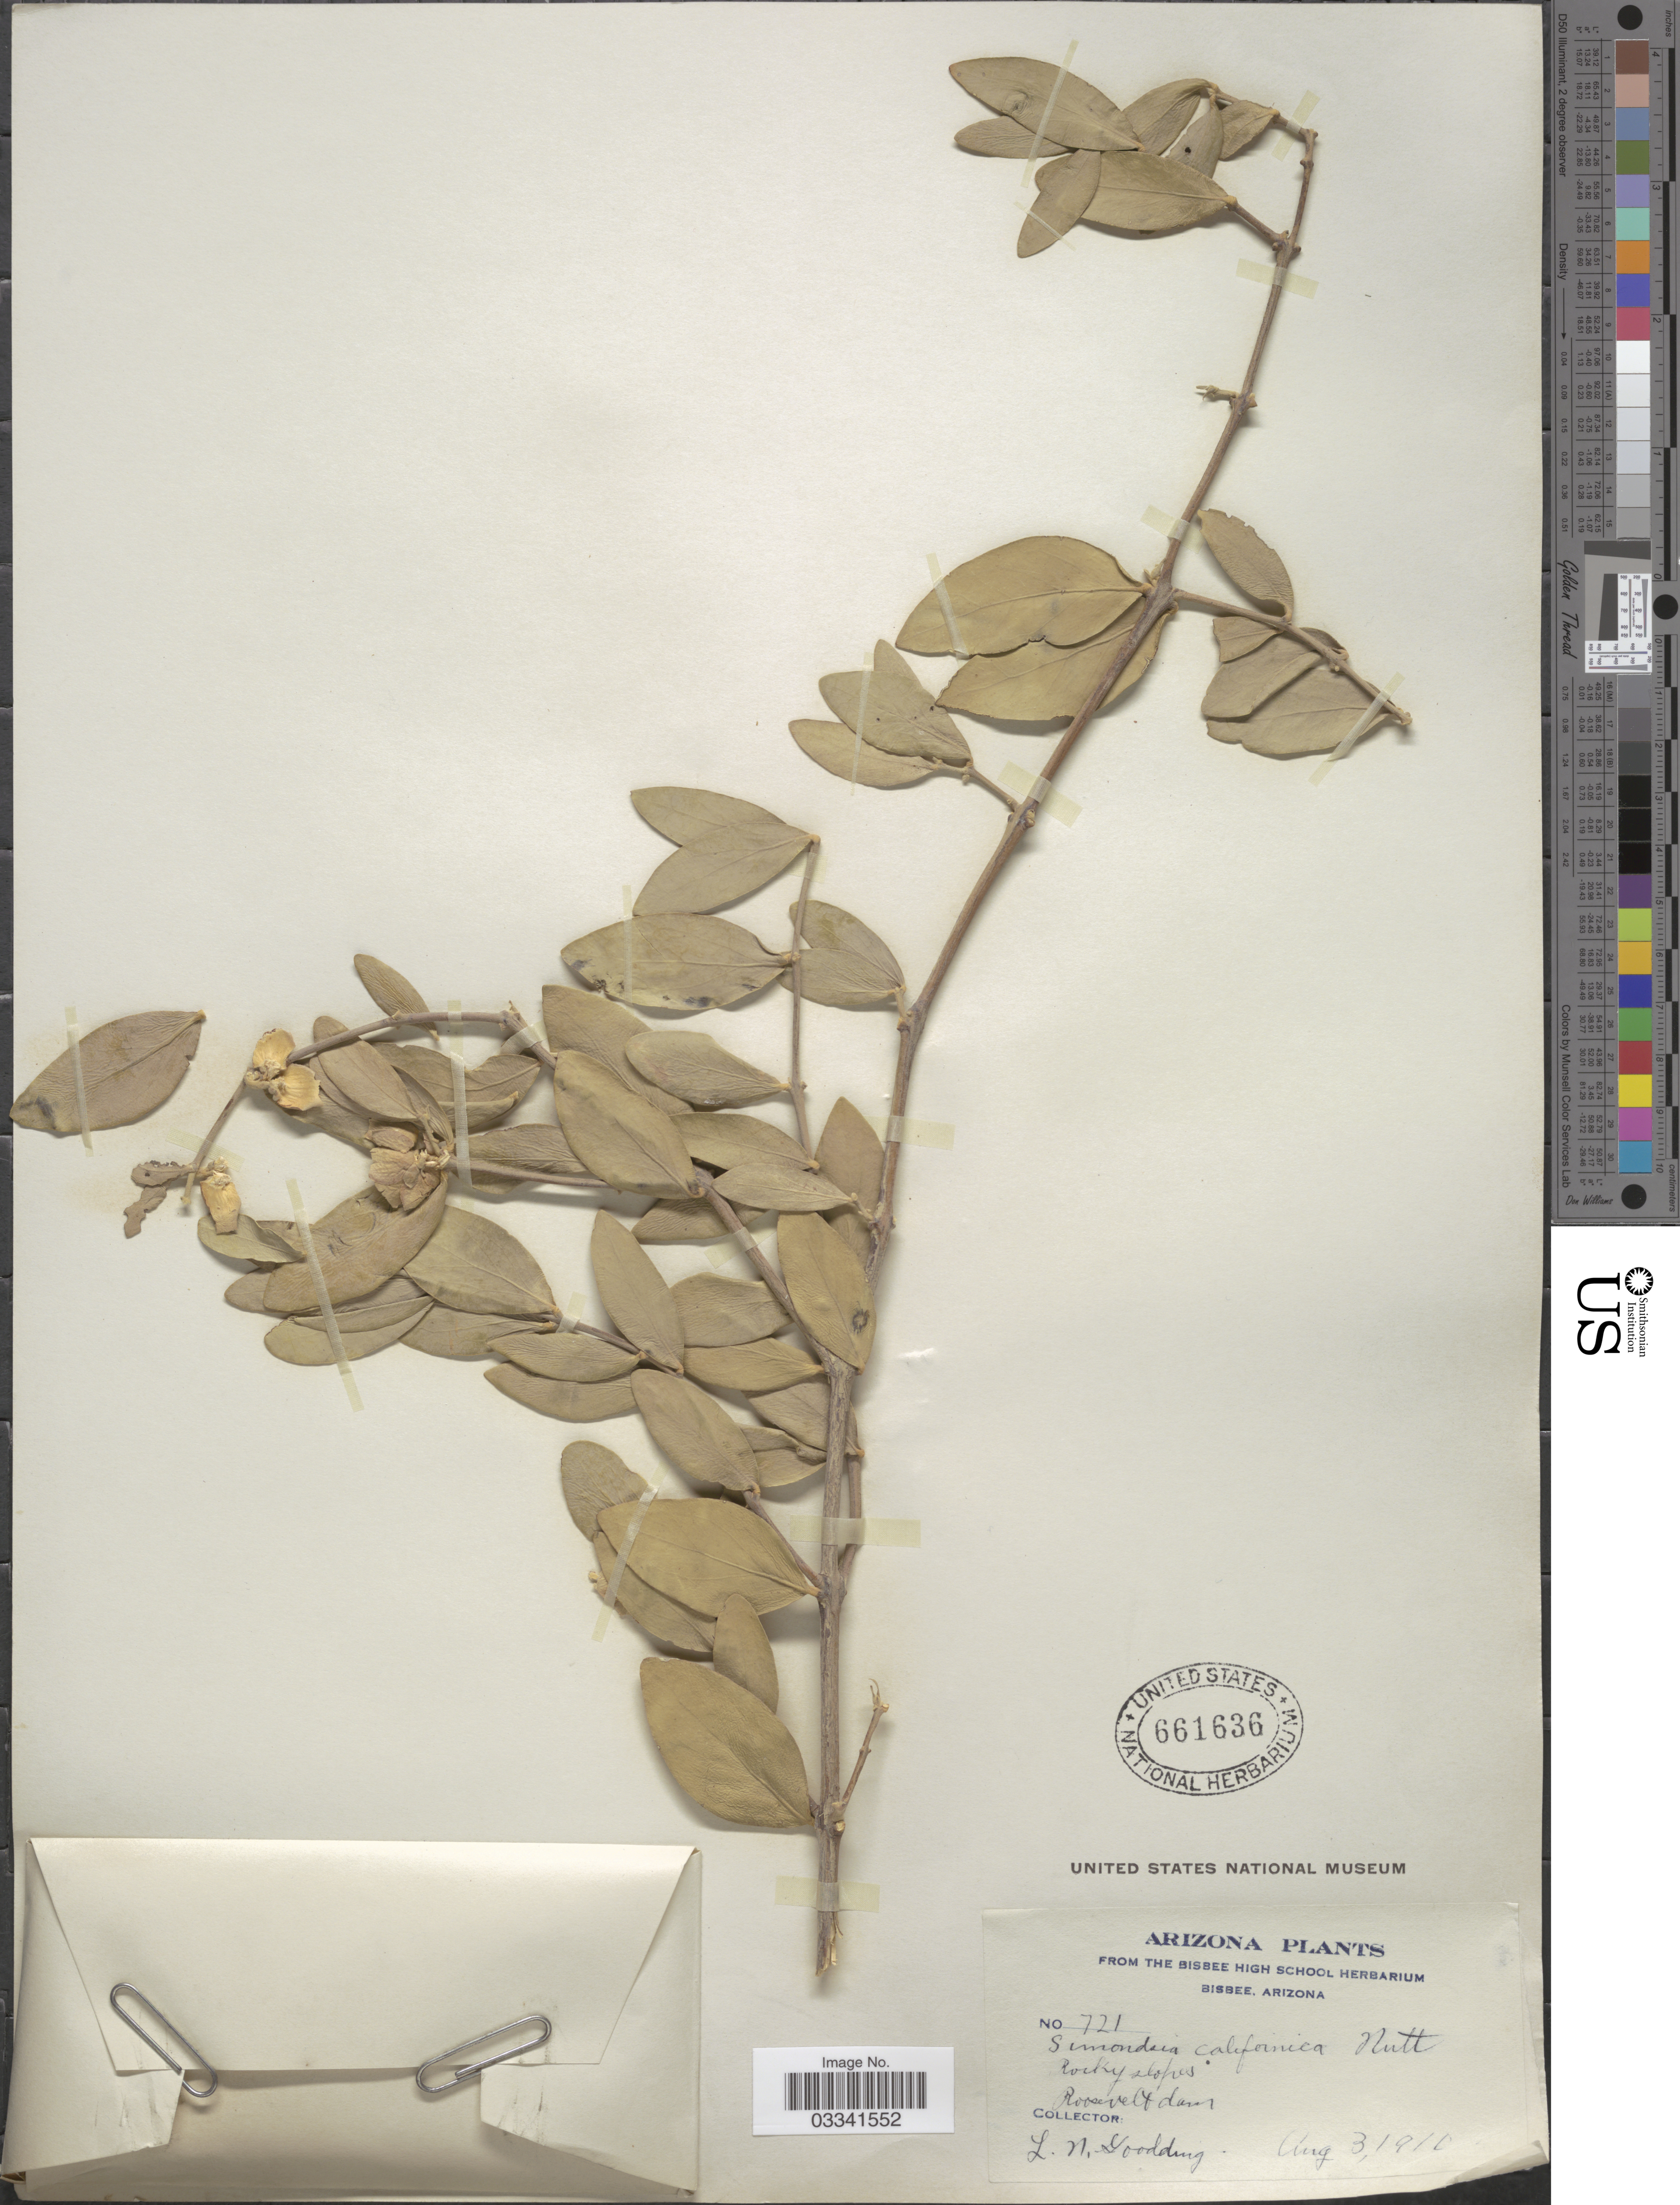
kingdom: Plantae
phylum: Tracheophyta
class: Magnoliopsida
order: Caryophyllales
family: Simmondsiaceae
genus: Simmondsia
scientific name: Simmondsia chinensis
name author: (Link) C.K. Schneid.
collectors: L. N. Goodding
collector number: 721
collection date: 1910-08-03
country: United States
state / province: Arizona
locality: Roosevelt Dam.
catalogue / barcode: US 661636